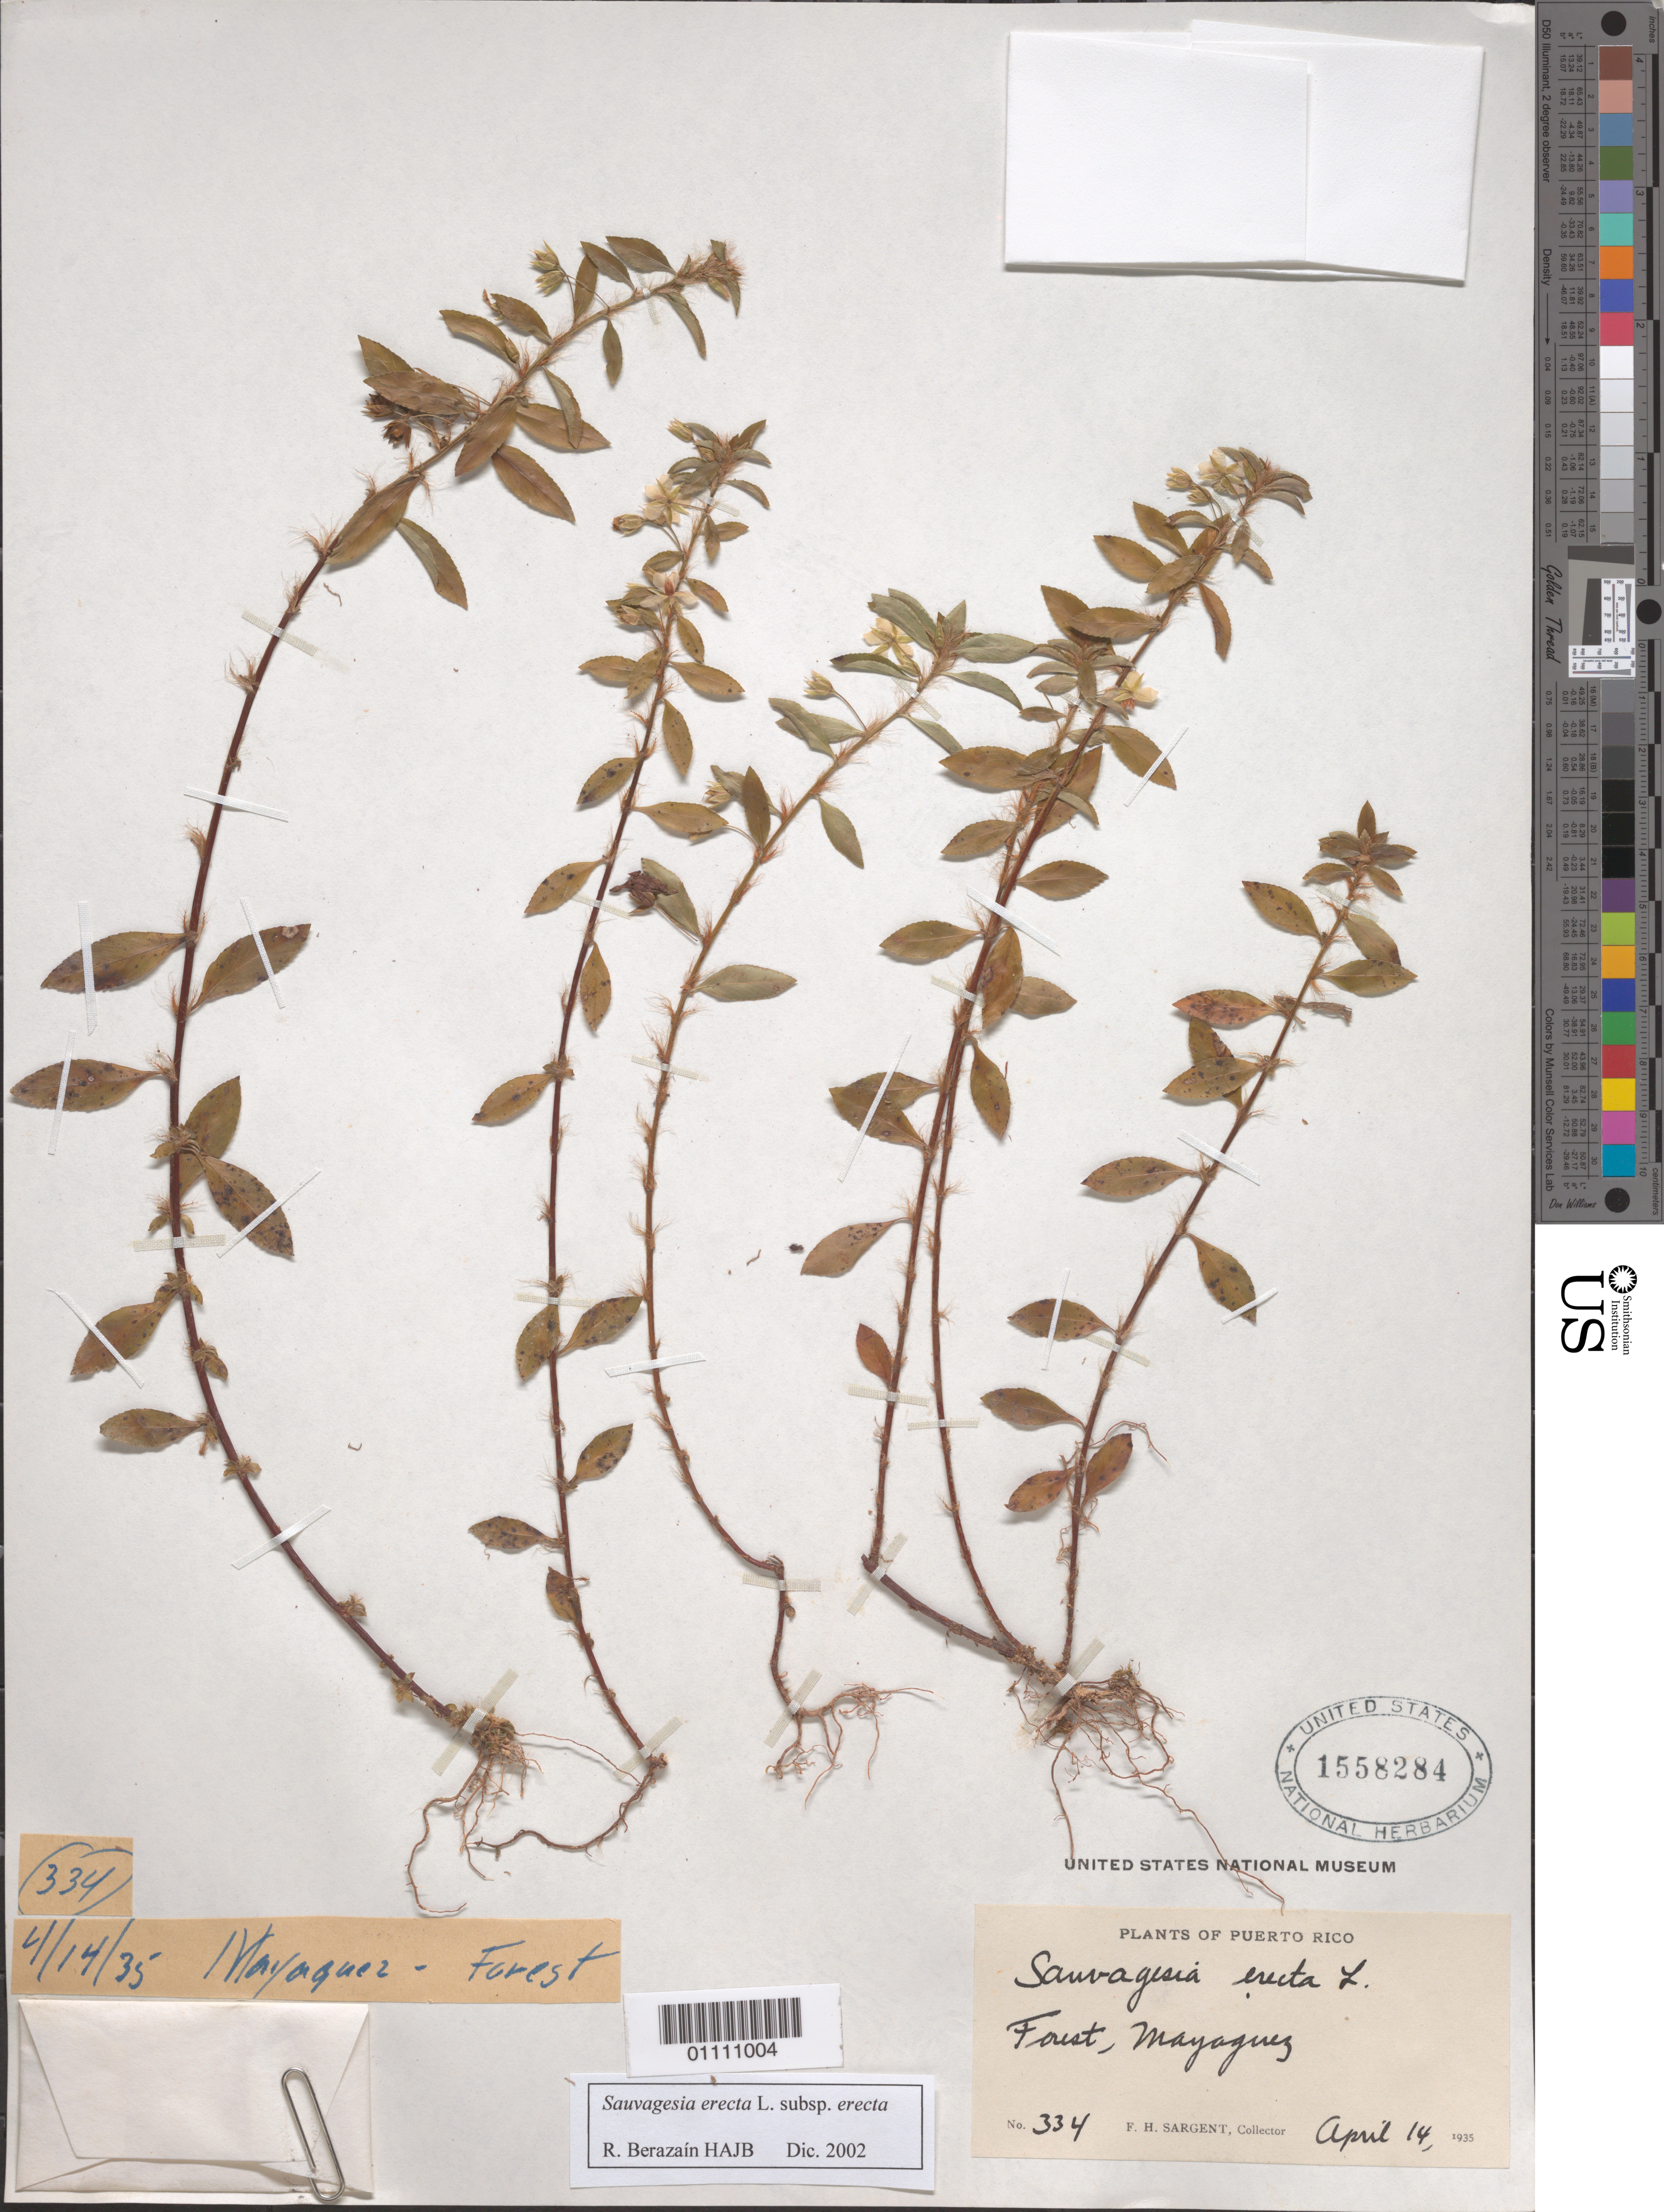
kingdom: Plantae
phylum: Tracheophyta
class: Magnoliopsida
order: Malpighiales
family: Ochnaceae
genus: Sauvagesia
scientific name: Sauvagesia erecta subsp. erecta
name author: L.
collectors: F. H. Sargent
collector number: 334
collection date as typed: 14 Apr 1935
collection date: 1935-04-14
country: Puerto Rico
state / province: Mayagüez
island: Puerto Rico I.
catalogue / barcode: US 1558284